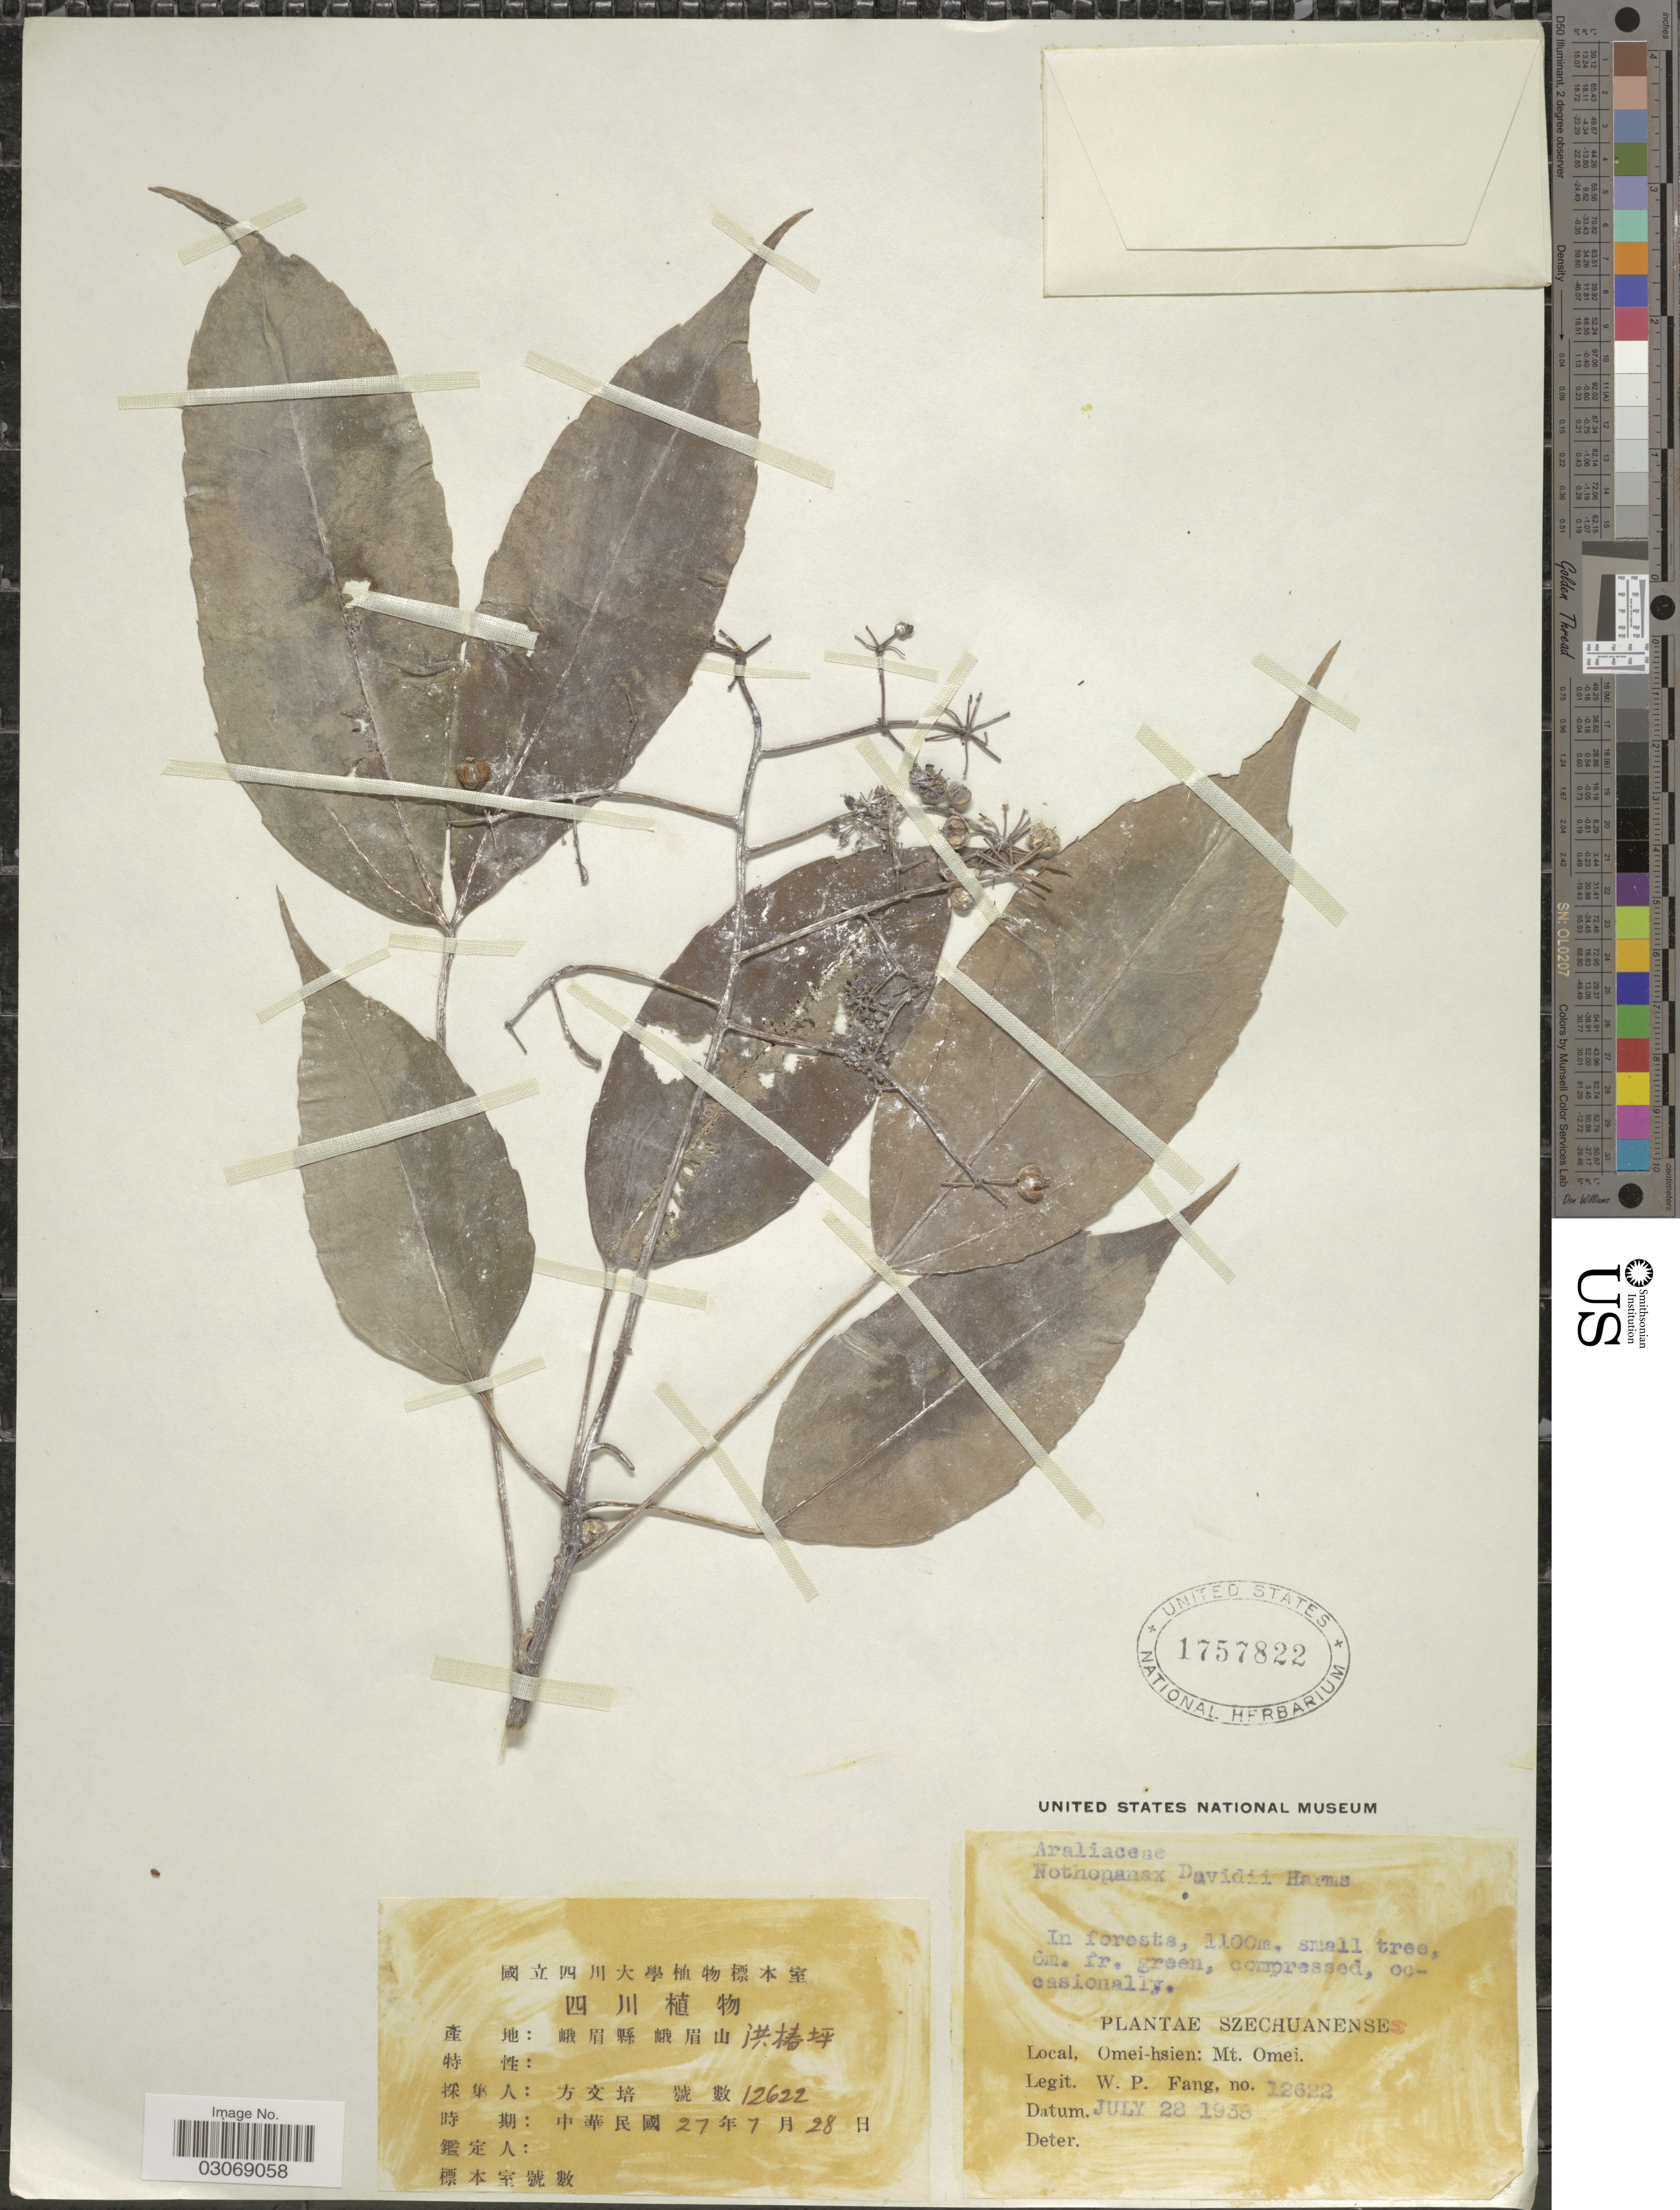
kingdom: Plantae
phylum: Tracheophyta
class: Magnoliopsida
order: Apiales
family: Araliaceae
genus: Nothopanax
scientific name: Nothopanax davidii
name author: (Franch.) Harms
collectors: W. P. Fang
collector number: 12622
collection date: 1938-07-28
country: China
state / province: Sichuan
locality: Szechuanense. Omei-hsien: Mt. Omei.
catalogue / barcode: US 1757822